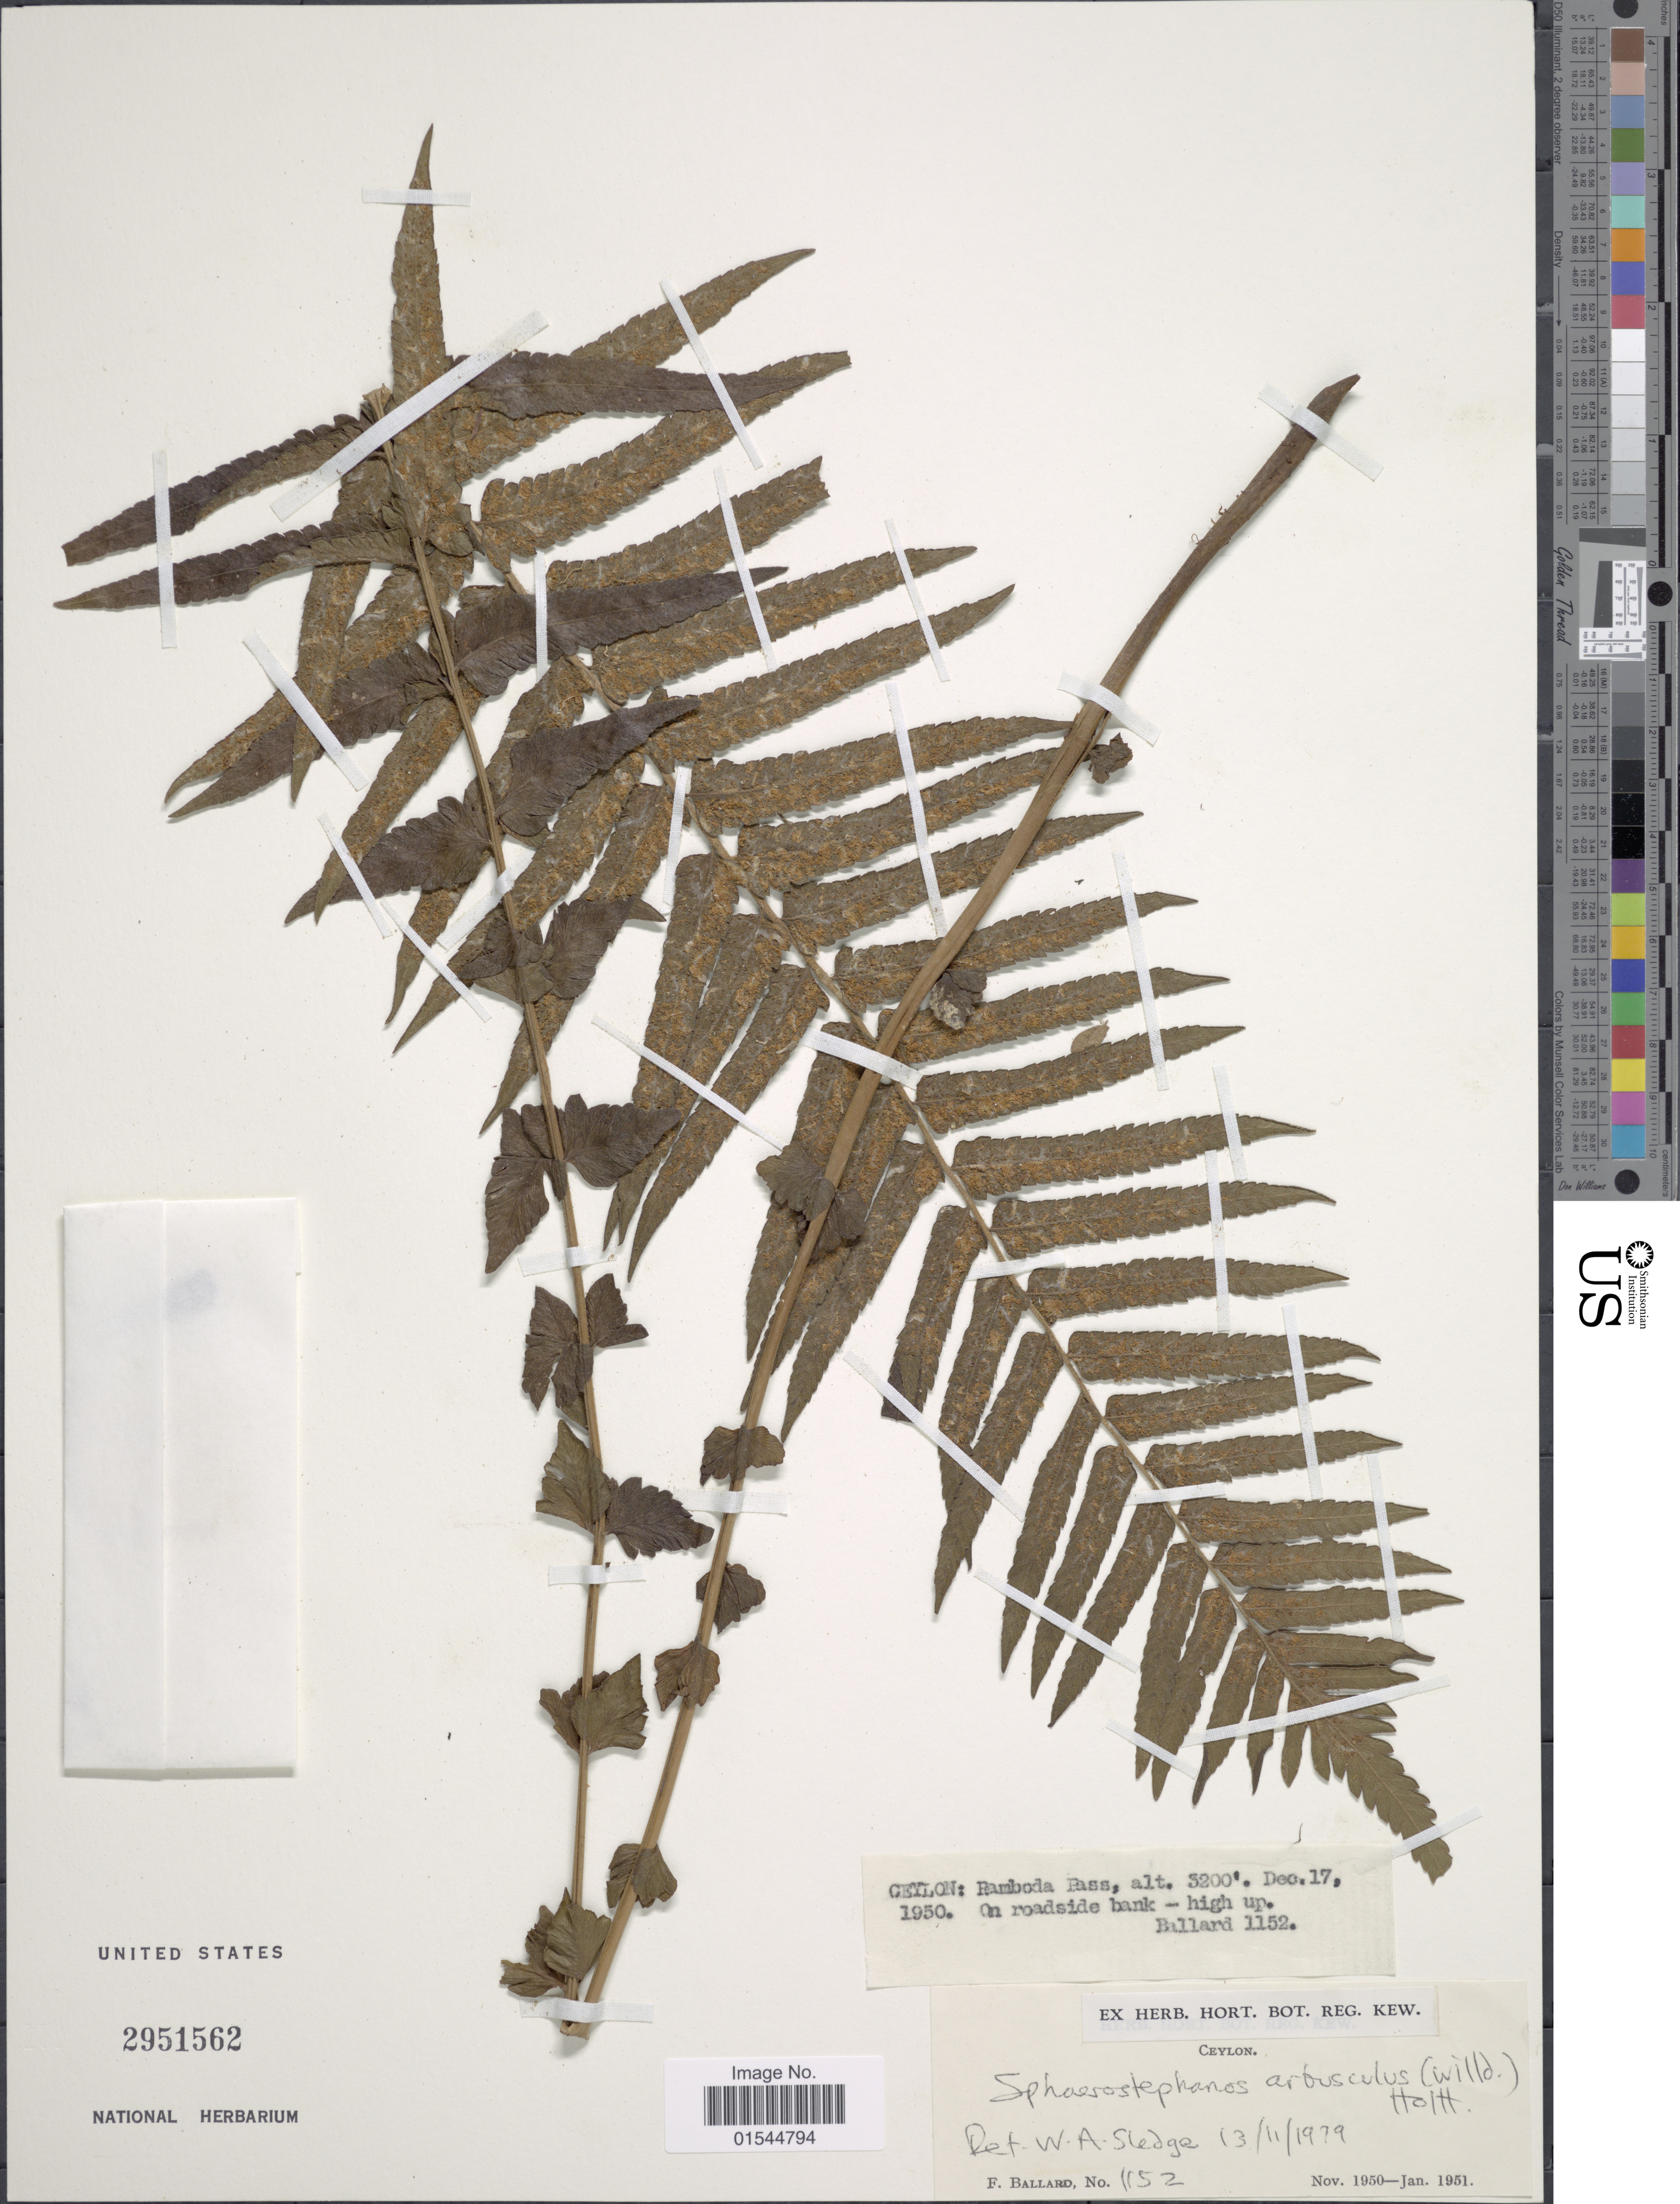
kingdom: Plantae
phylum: Tracheophyta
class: Polypodiopsida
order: Polypodiales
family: Thelypteridaceae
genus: Sphaerostephanos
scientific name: Sphaerostephanos arbuscula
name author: (Willd.) Holttum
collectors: F. Ballard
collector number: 1152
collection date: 1950-12-17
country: Sri Lanka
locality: Ceylon: Ramboda Pass, on roadside bank - high up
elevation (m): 975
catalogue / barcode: US 2951562